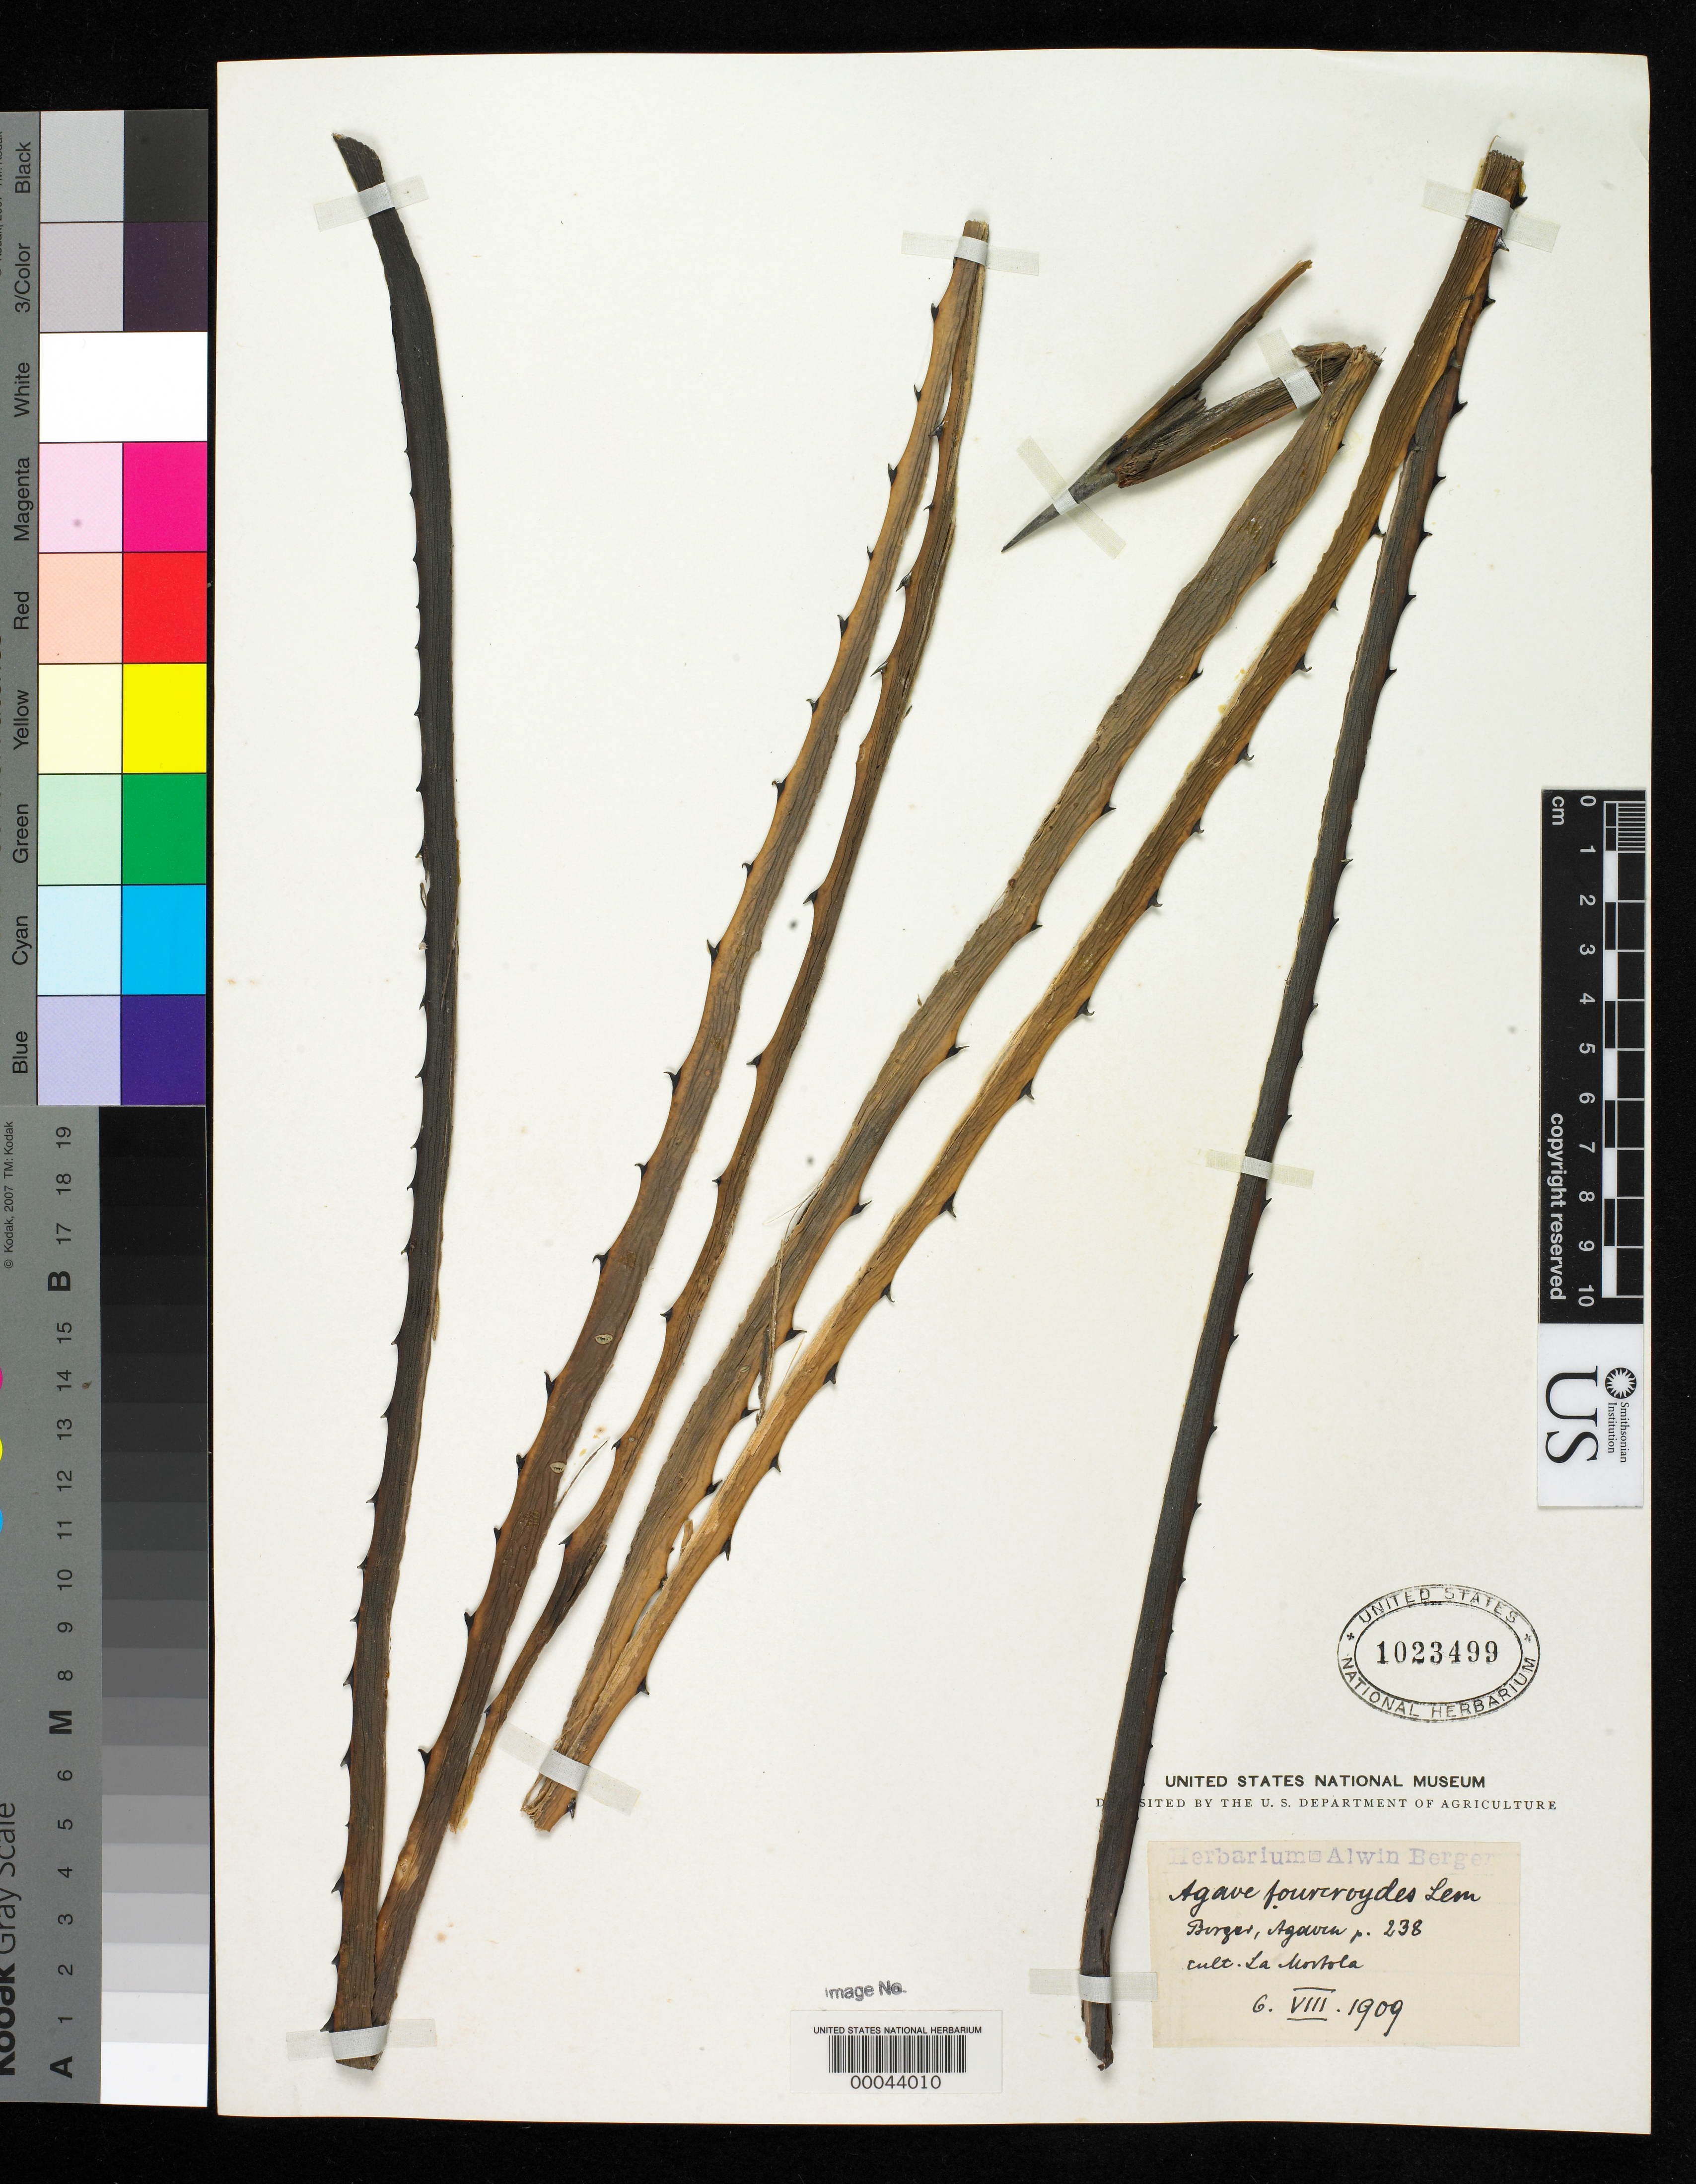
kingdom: Plantae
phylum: Tracheophyta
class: Liliopsida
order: Asparagales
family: Asparagaceae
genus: Agave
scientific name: Agave fourcroydes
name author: Lem.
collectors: ex herb. A. Berger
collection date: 1909-06-02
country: Mexico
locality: Cultivated at La Mortola, Italy.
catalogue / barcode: US 1023499